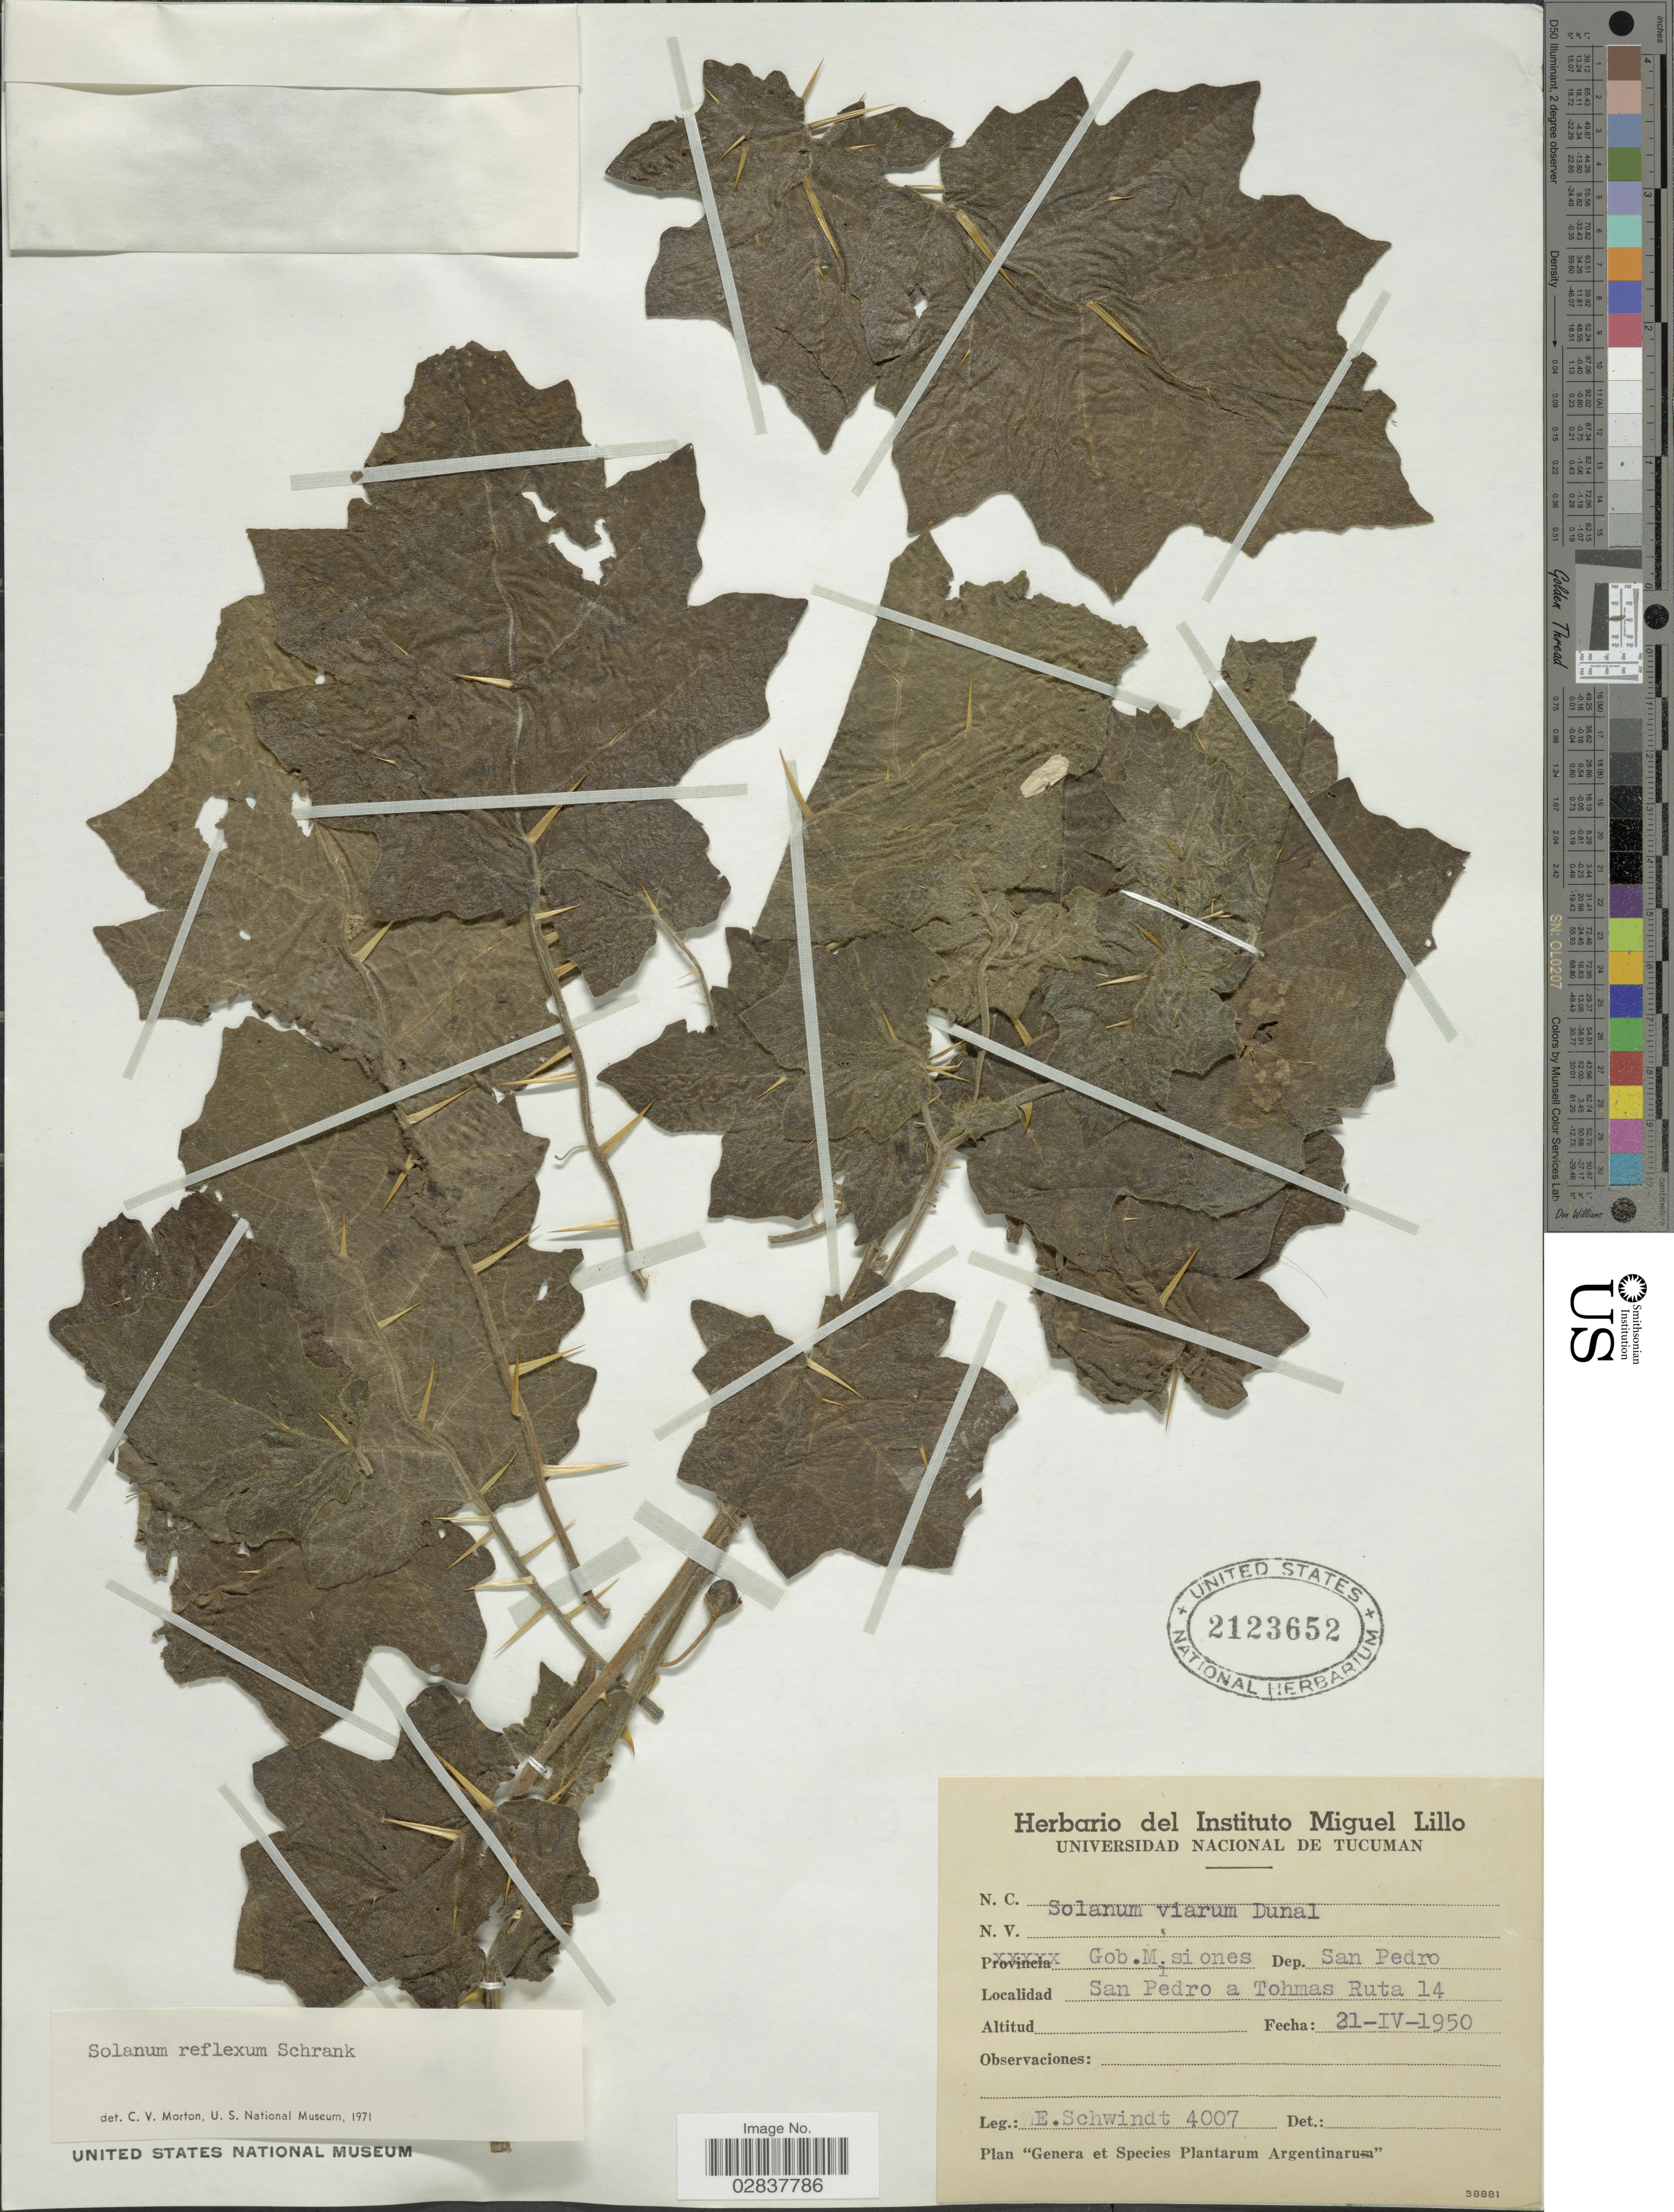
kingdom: Plantae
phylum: Tracheophyta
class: Magnoliopsida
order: Solanales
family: Solanaceae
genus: Solanum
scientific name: Solanum reflexum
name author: Schrank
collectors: E. Schwindt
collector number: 4007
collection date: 1950-04-21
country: Argentina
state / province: Misiones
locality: Gob. Misiones. Dep. San Pedro. San Pedro a Tohmas Ruta 14.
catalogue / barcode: US 2123652